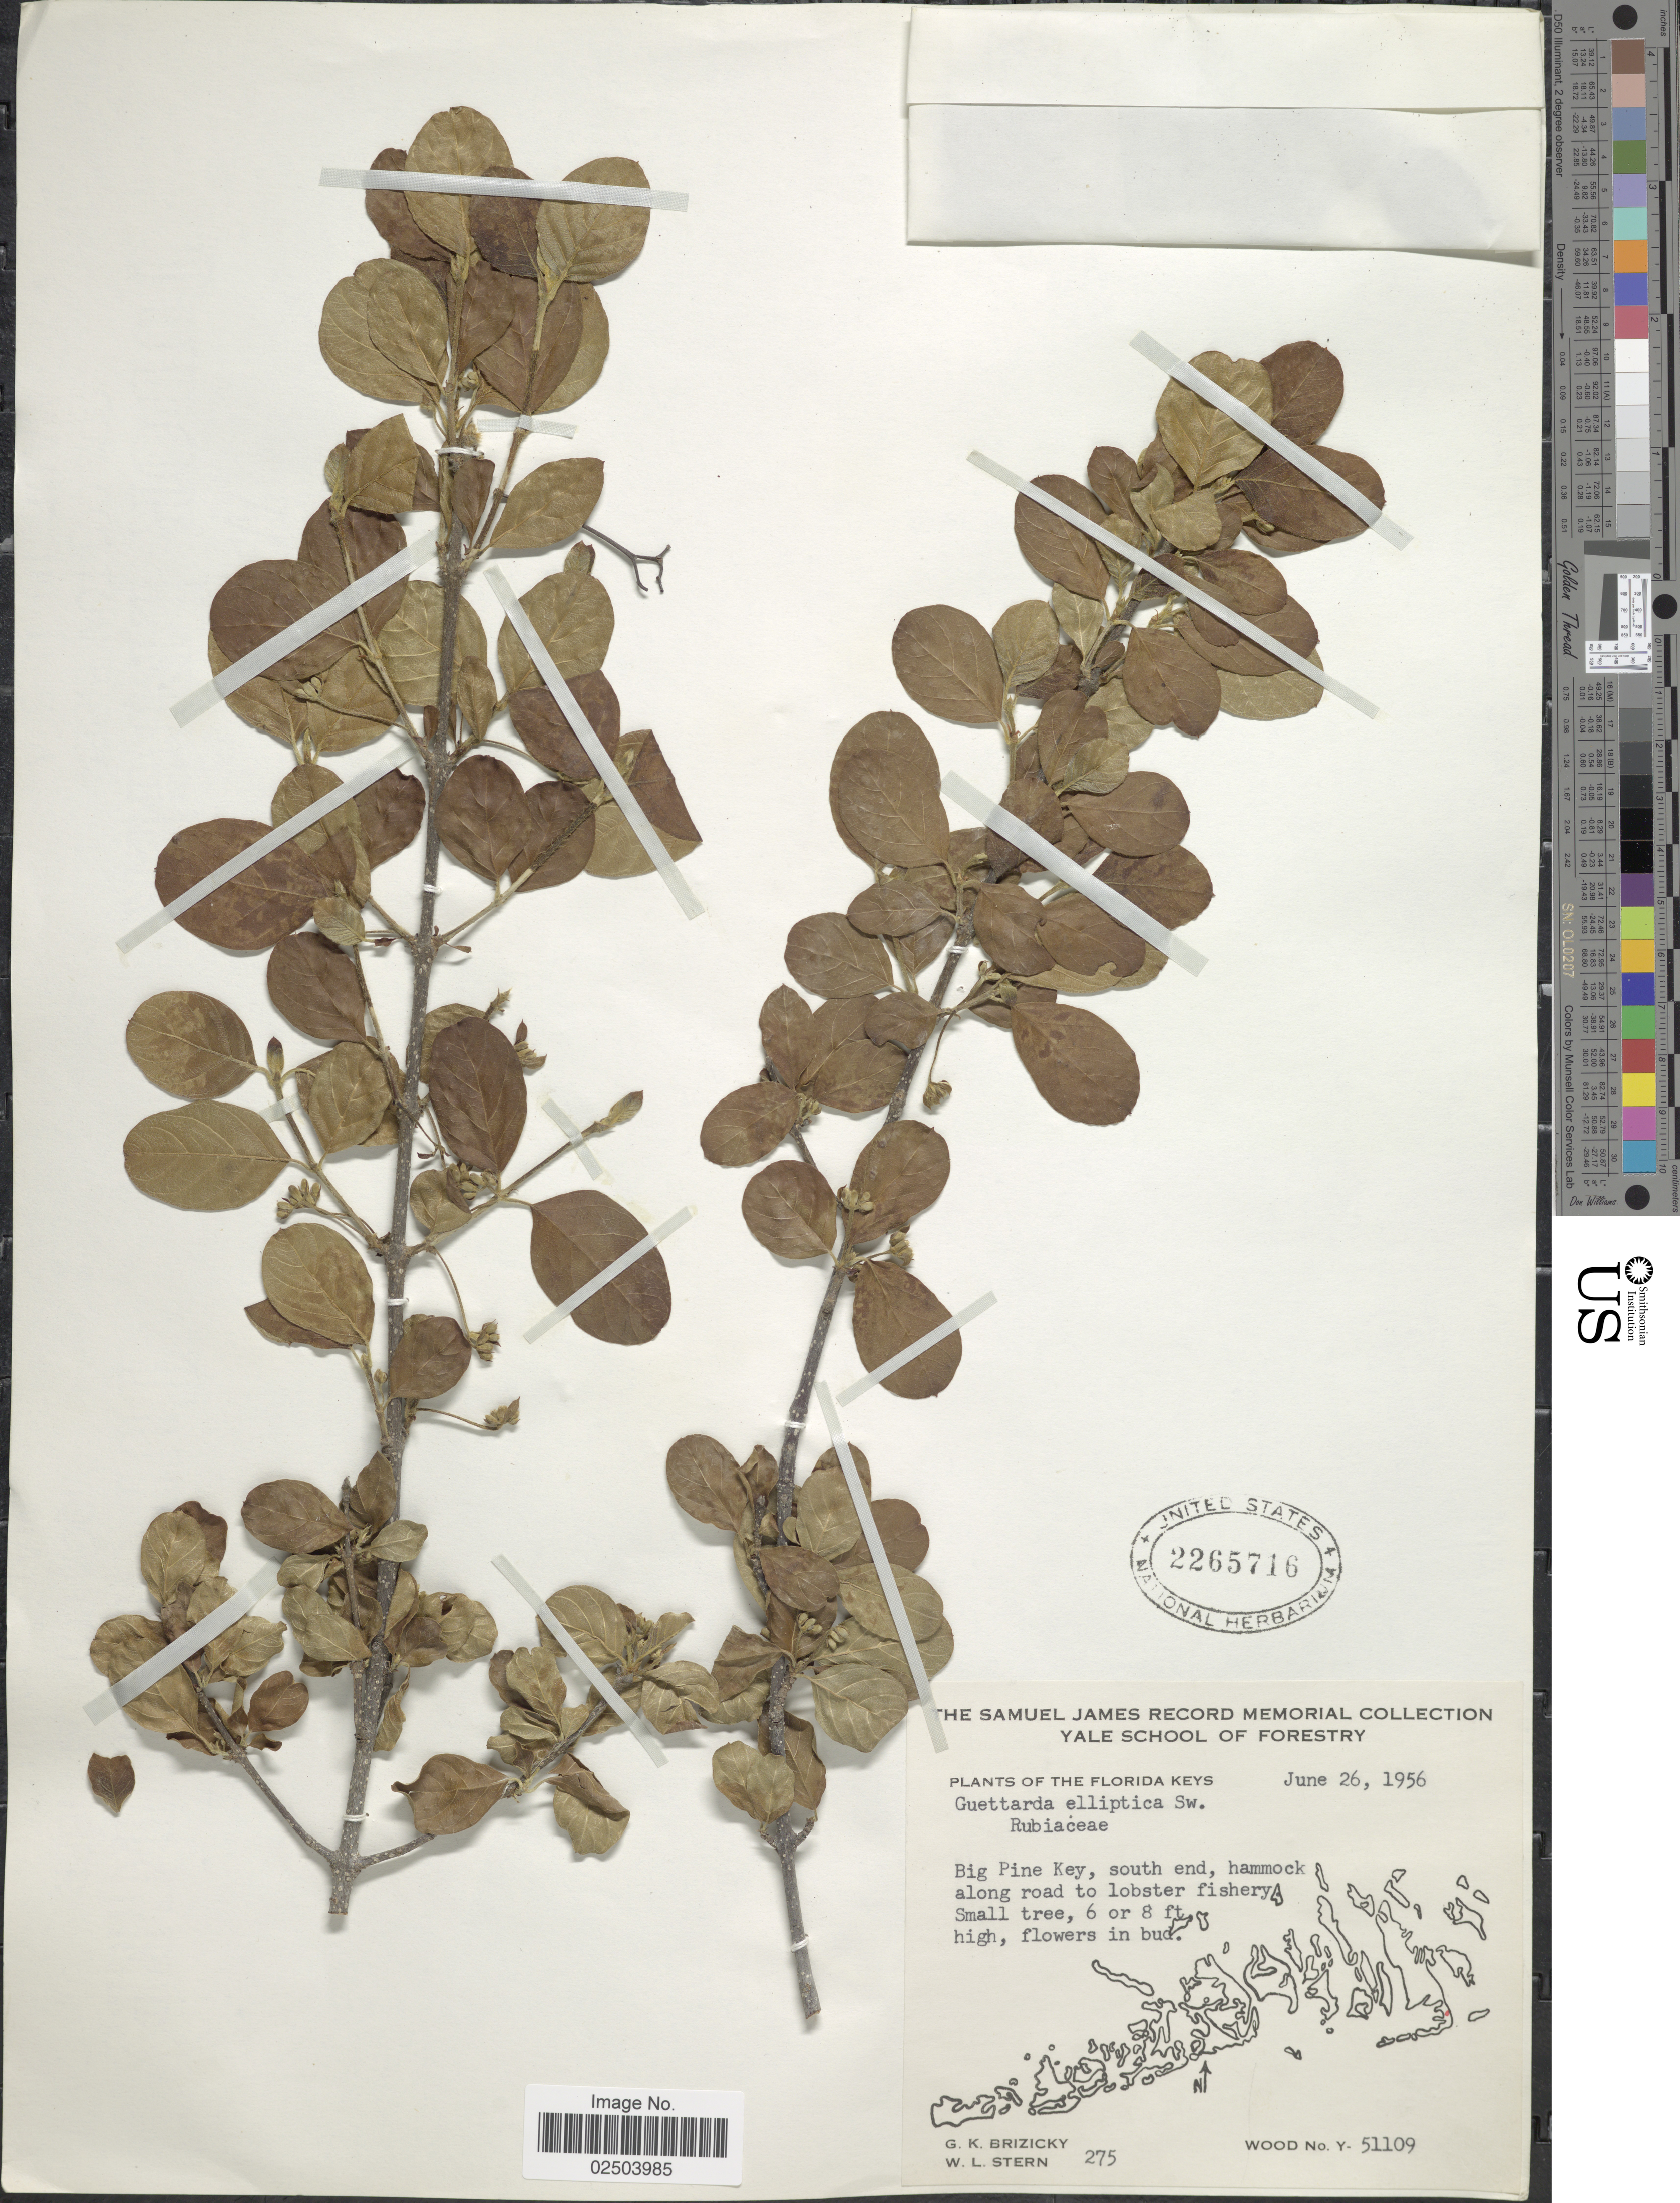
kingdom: Plantae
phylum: Tracheophyta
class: Magnoliopsida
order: Gentianales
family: Rubiaceae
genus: Guettarda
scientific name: Guettarda elliptica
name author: Sw.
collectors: G. K. Brizicky & W. L. Stern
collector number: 275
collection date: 1956-06-26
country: United States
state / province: Florida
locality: Florida Keys. Big Pine Key, south end, hammock along road to lobster fishery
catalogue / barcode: US 2265716